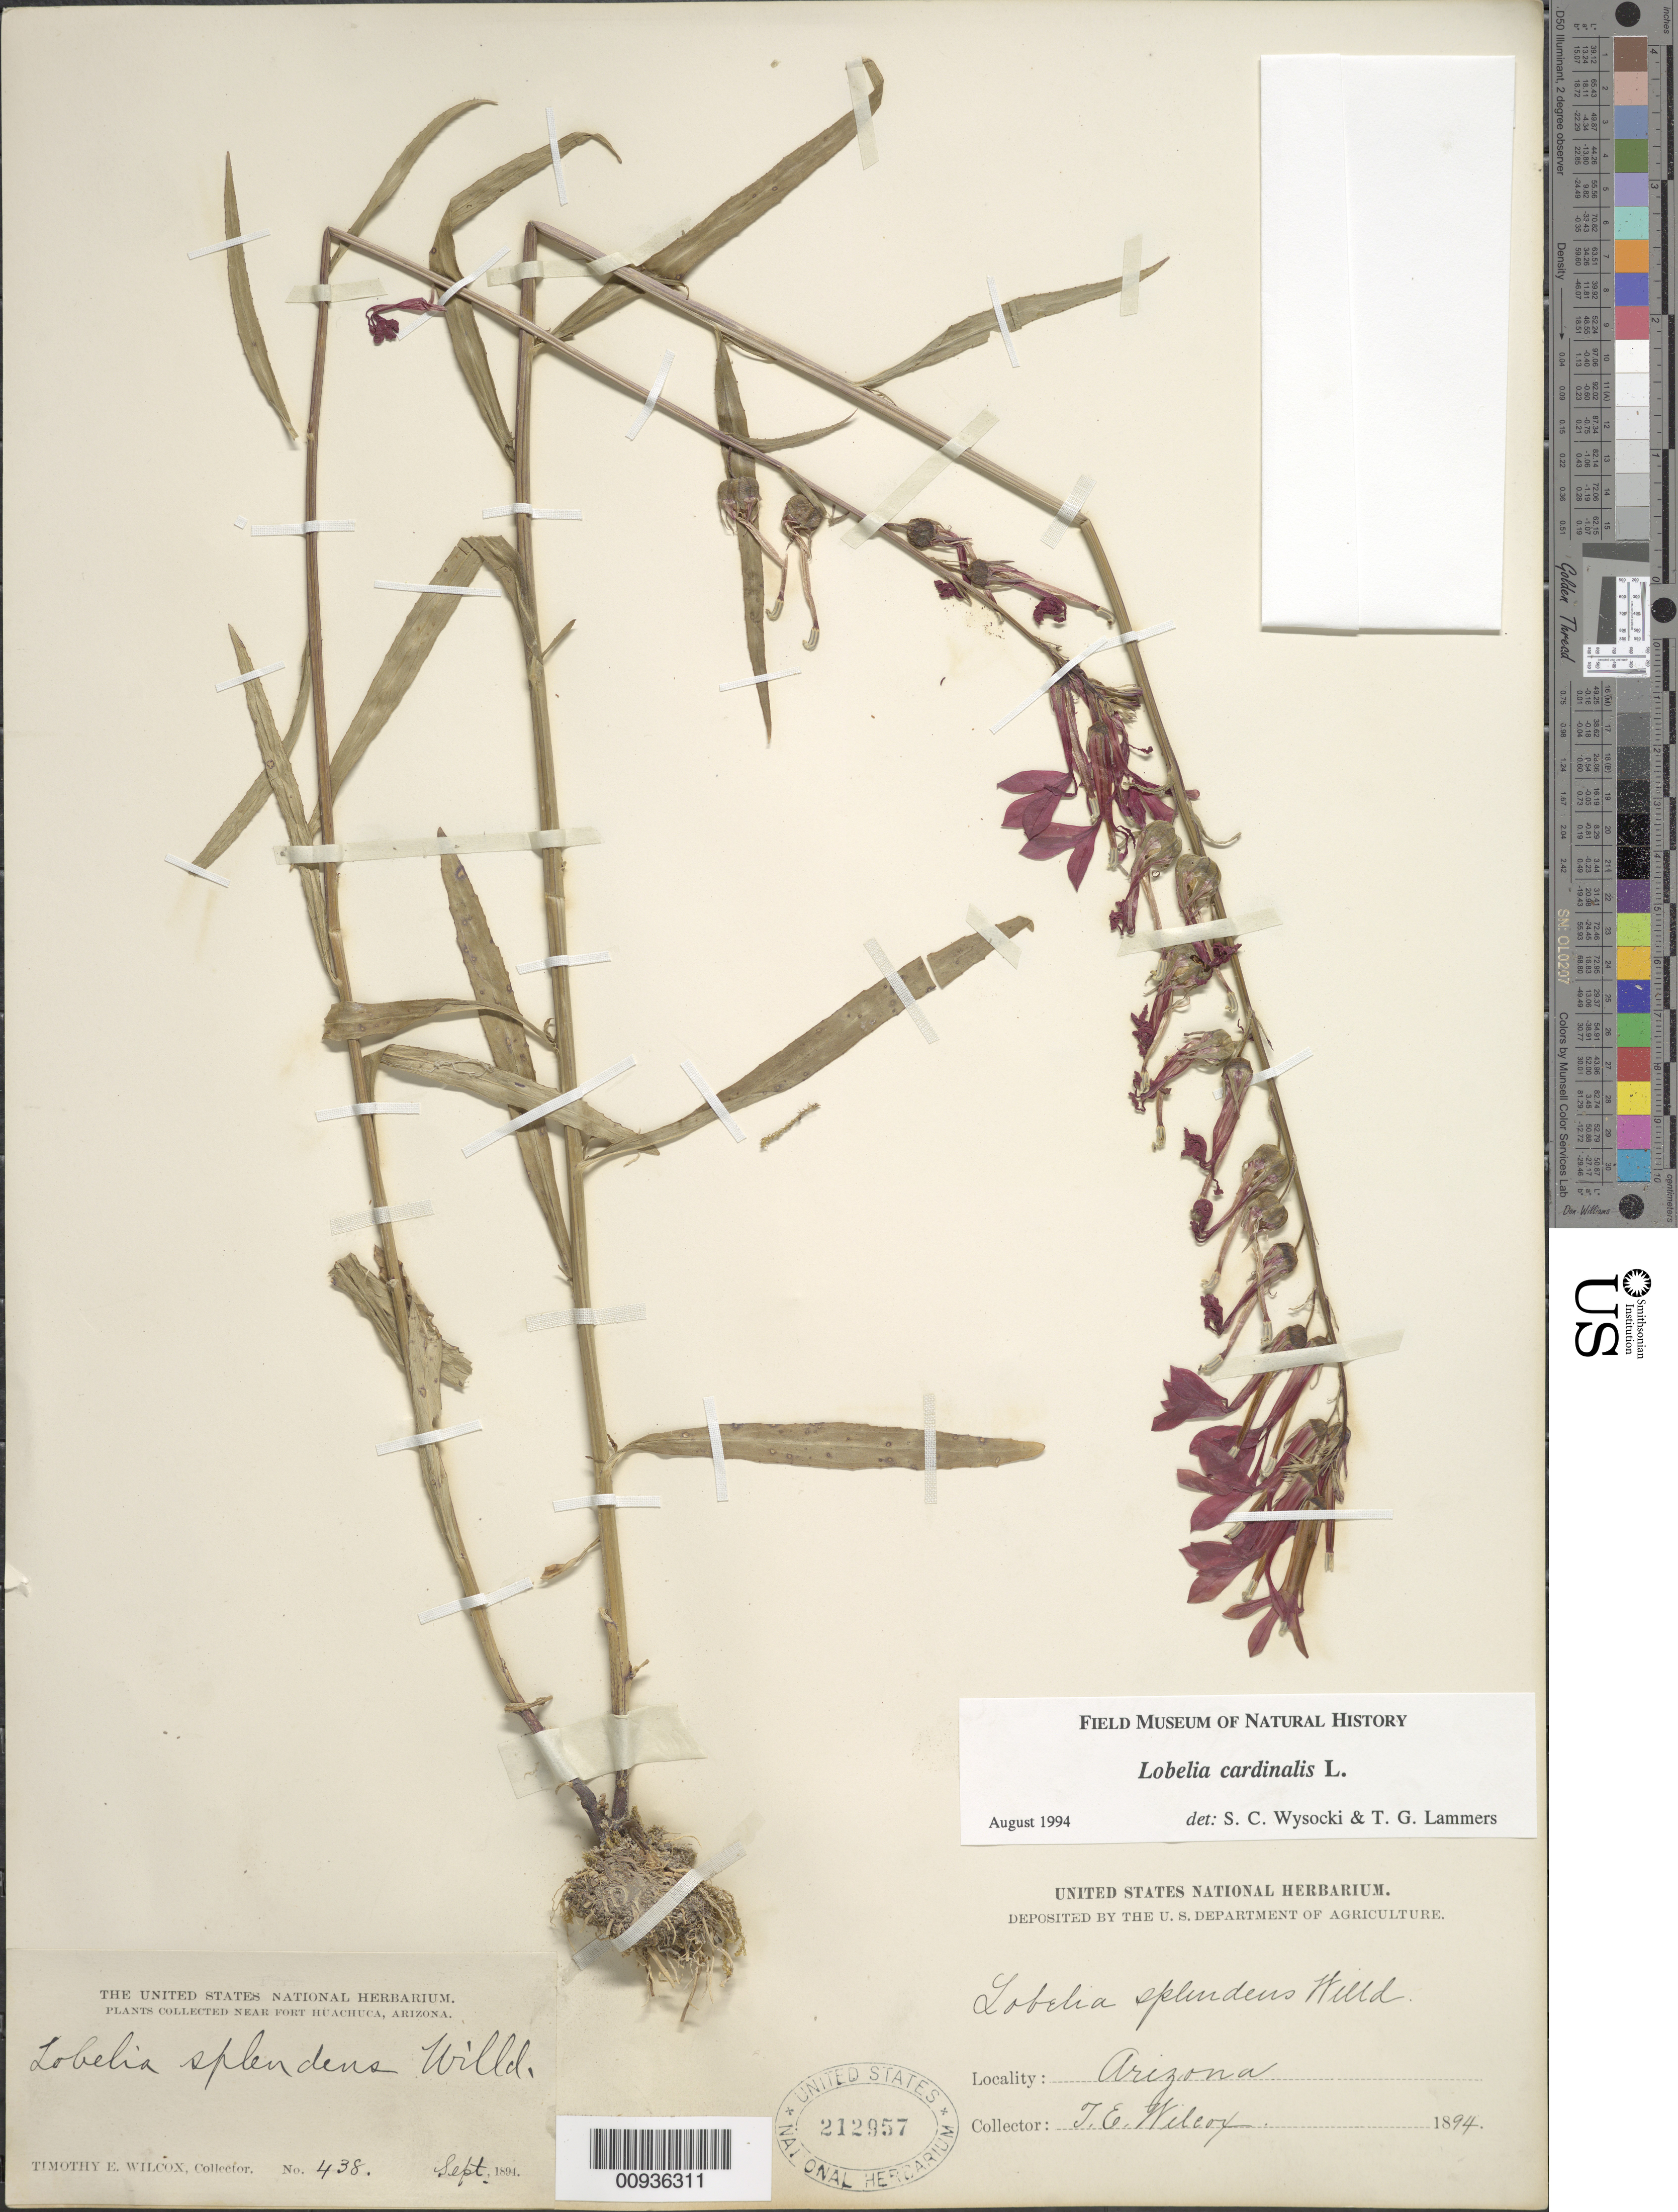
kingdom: Plantae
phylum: Tracheophyta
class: Magnoliopsida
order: Asterales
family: Campanulaceae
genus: Lobelia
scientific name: Lobelia cardinalis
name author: L.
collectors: T. E. Wilcox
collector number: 438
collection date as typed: Sep 1894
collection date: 1894-09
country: United States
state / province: Arizona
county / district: Cochise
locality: Fort Huachuca.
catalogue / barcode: US 212957